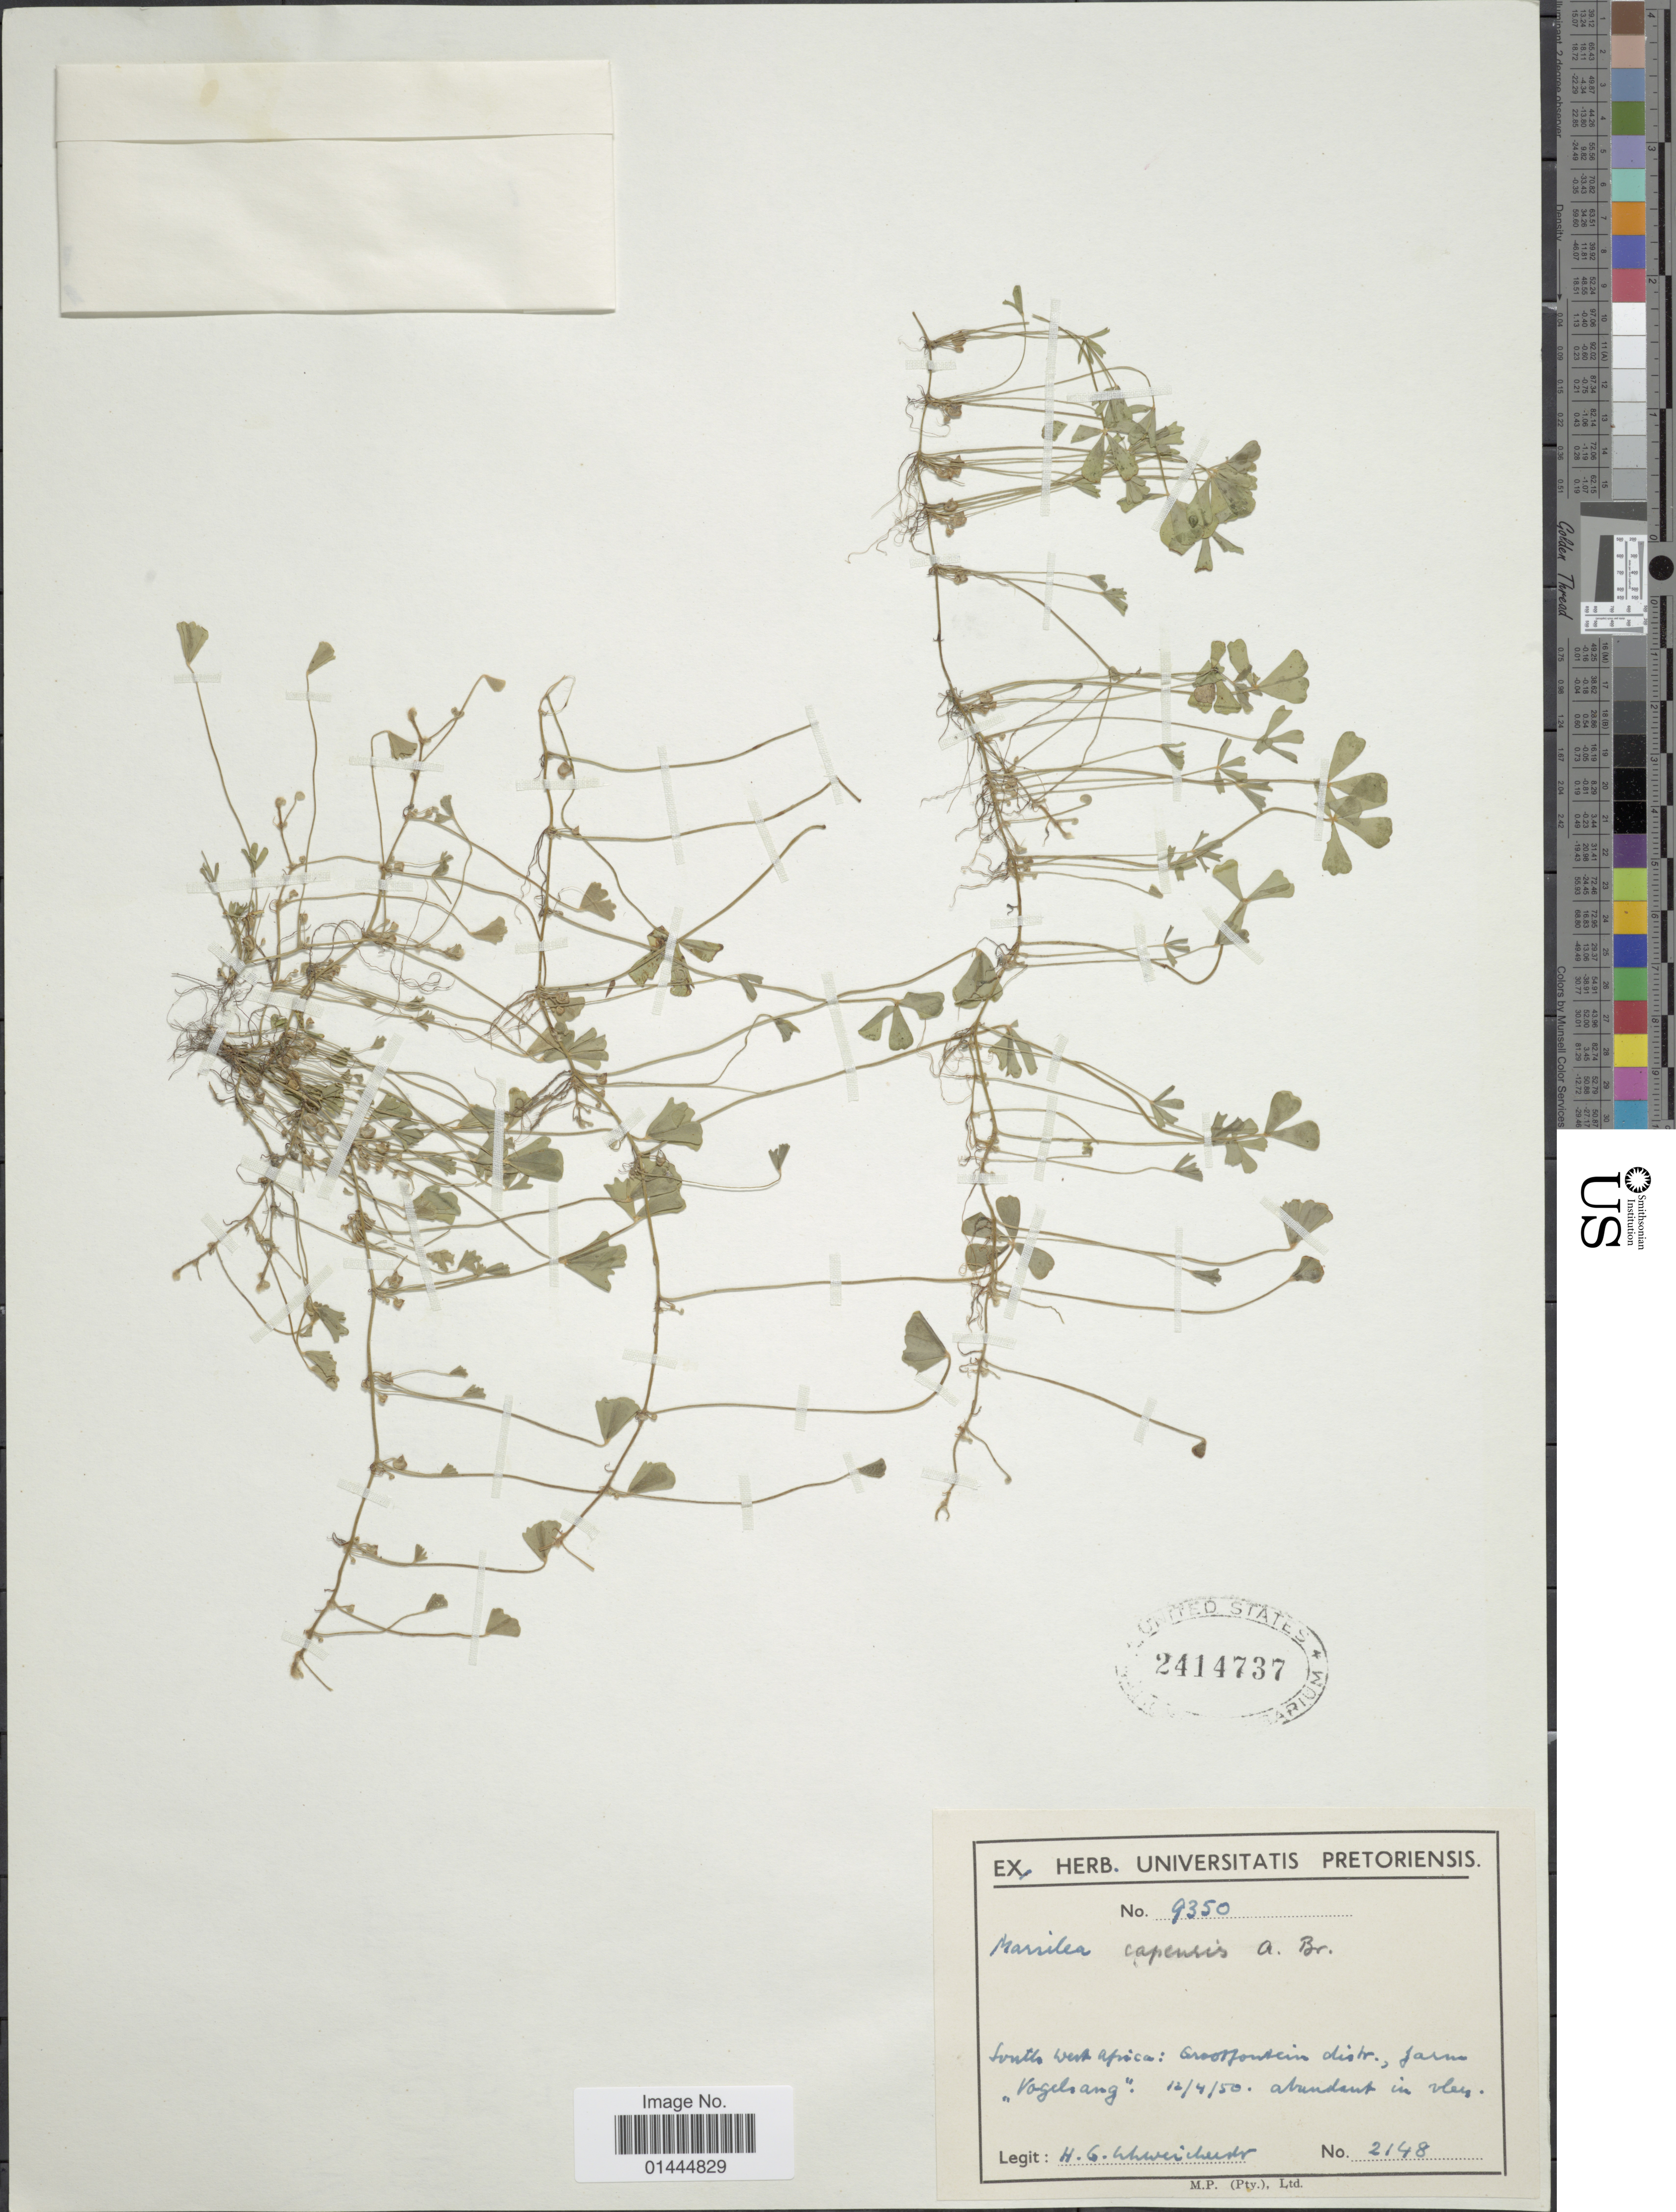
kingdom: Plantae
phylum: Tracheophyta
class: Polypodiopsida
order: Salviniales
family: Marsileaceae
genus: Marsilea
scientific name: Marsilea capensis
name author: A. Braun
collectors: H. Schweichkerdt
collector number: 2148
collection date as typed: Transcribed d/m/y: 12/4/50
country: Namibia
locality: South-West Africa: Grootfontein distr., farm "Vogelsang".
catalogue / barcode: US 2414737